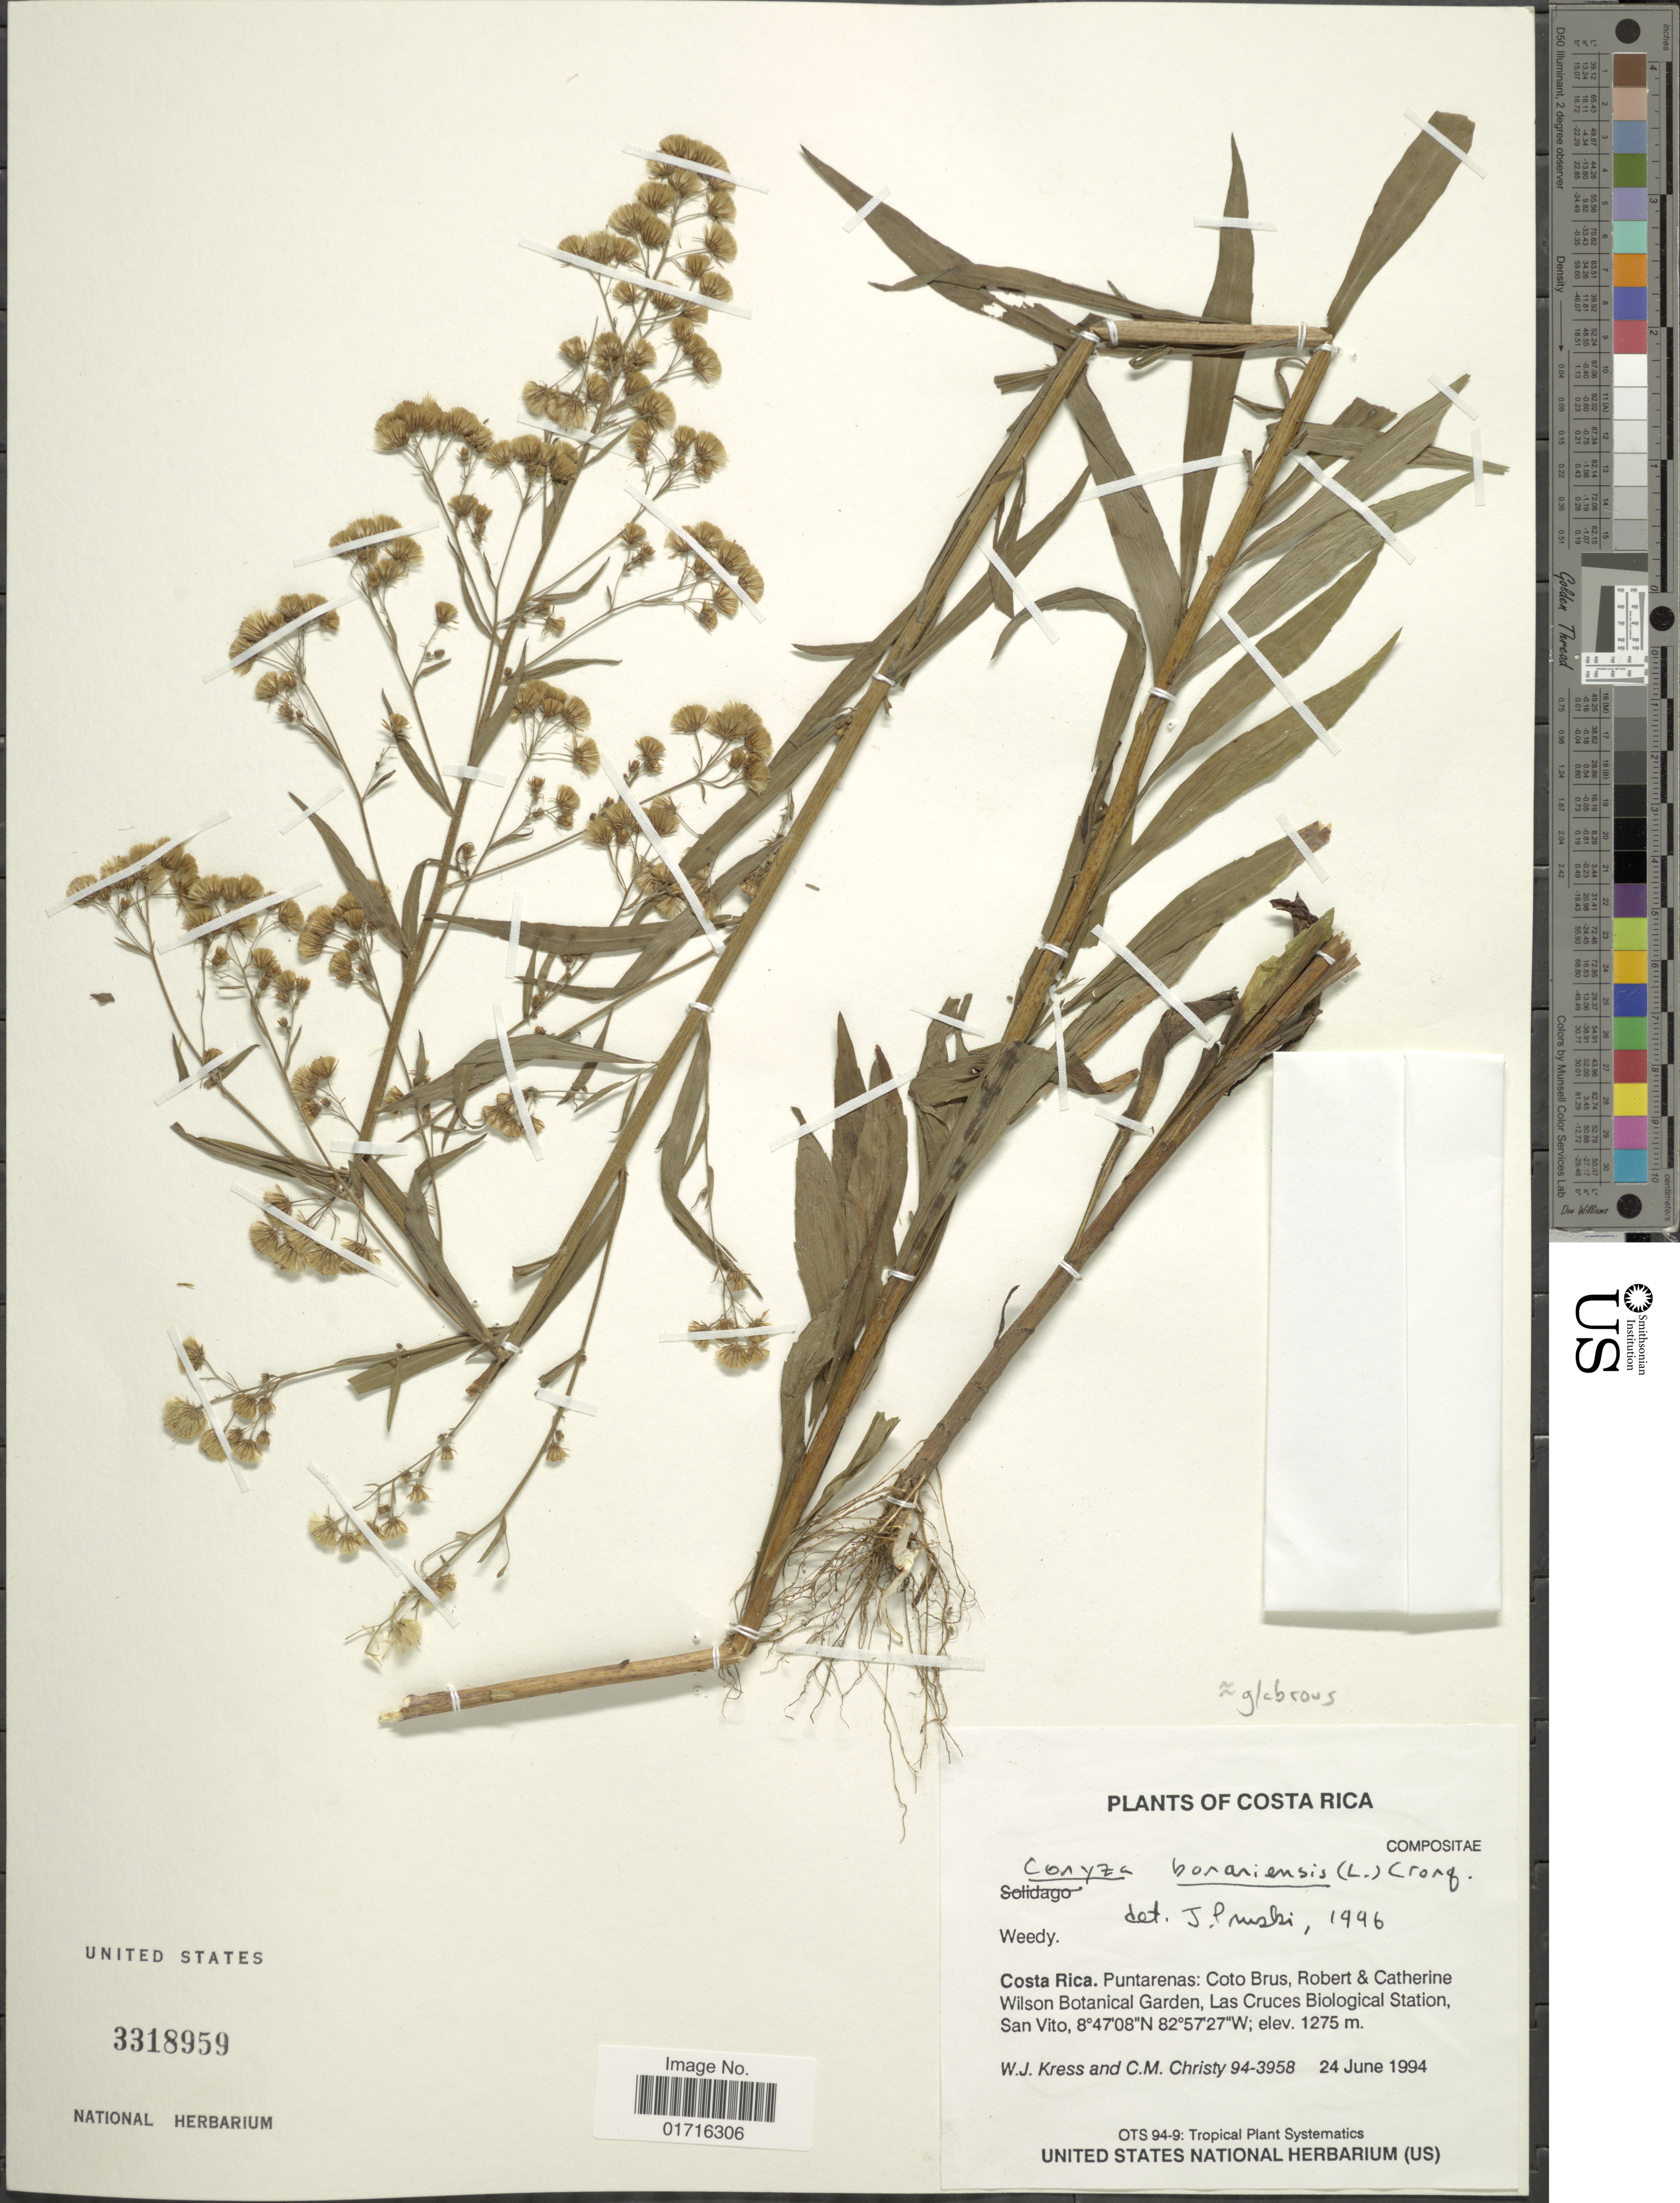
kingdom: Plantae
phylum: Tracheophyta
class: Magnoliopsida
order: Asterales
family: Asteraceae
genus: Conyza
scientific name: Conyza bonariensis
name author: (L.) Cronq.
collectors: W. J. Kress & C. M. Christy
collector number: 94-3958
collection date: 1994-06-24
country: Costa Rica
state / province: Puntarenas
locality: Coto Brus, Robert & Catherine Wilson Botanical Garden, Las Cruces Biological Station, San Vito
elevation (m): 1275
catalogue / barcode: US 3318959